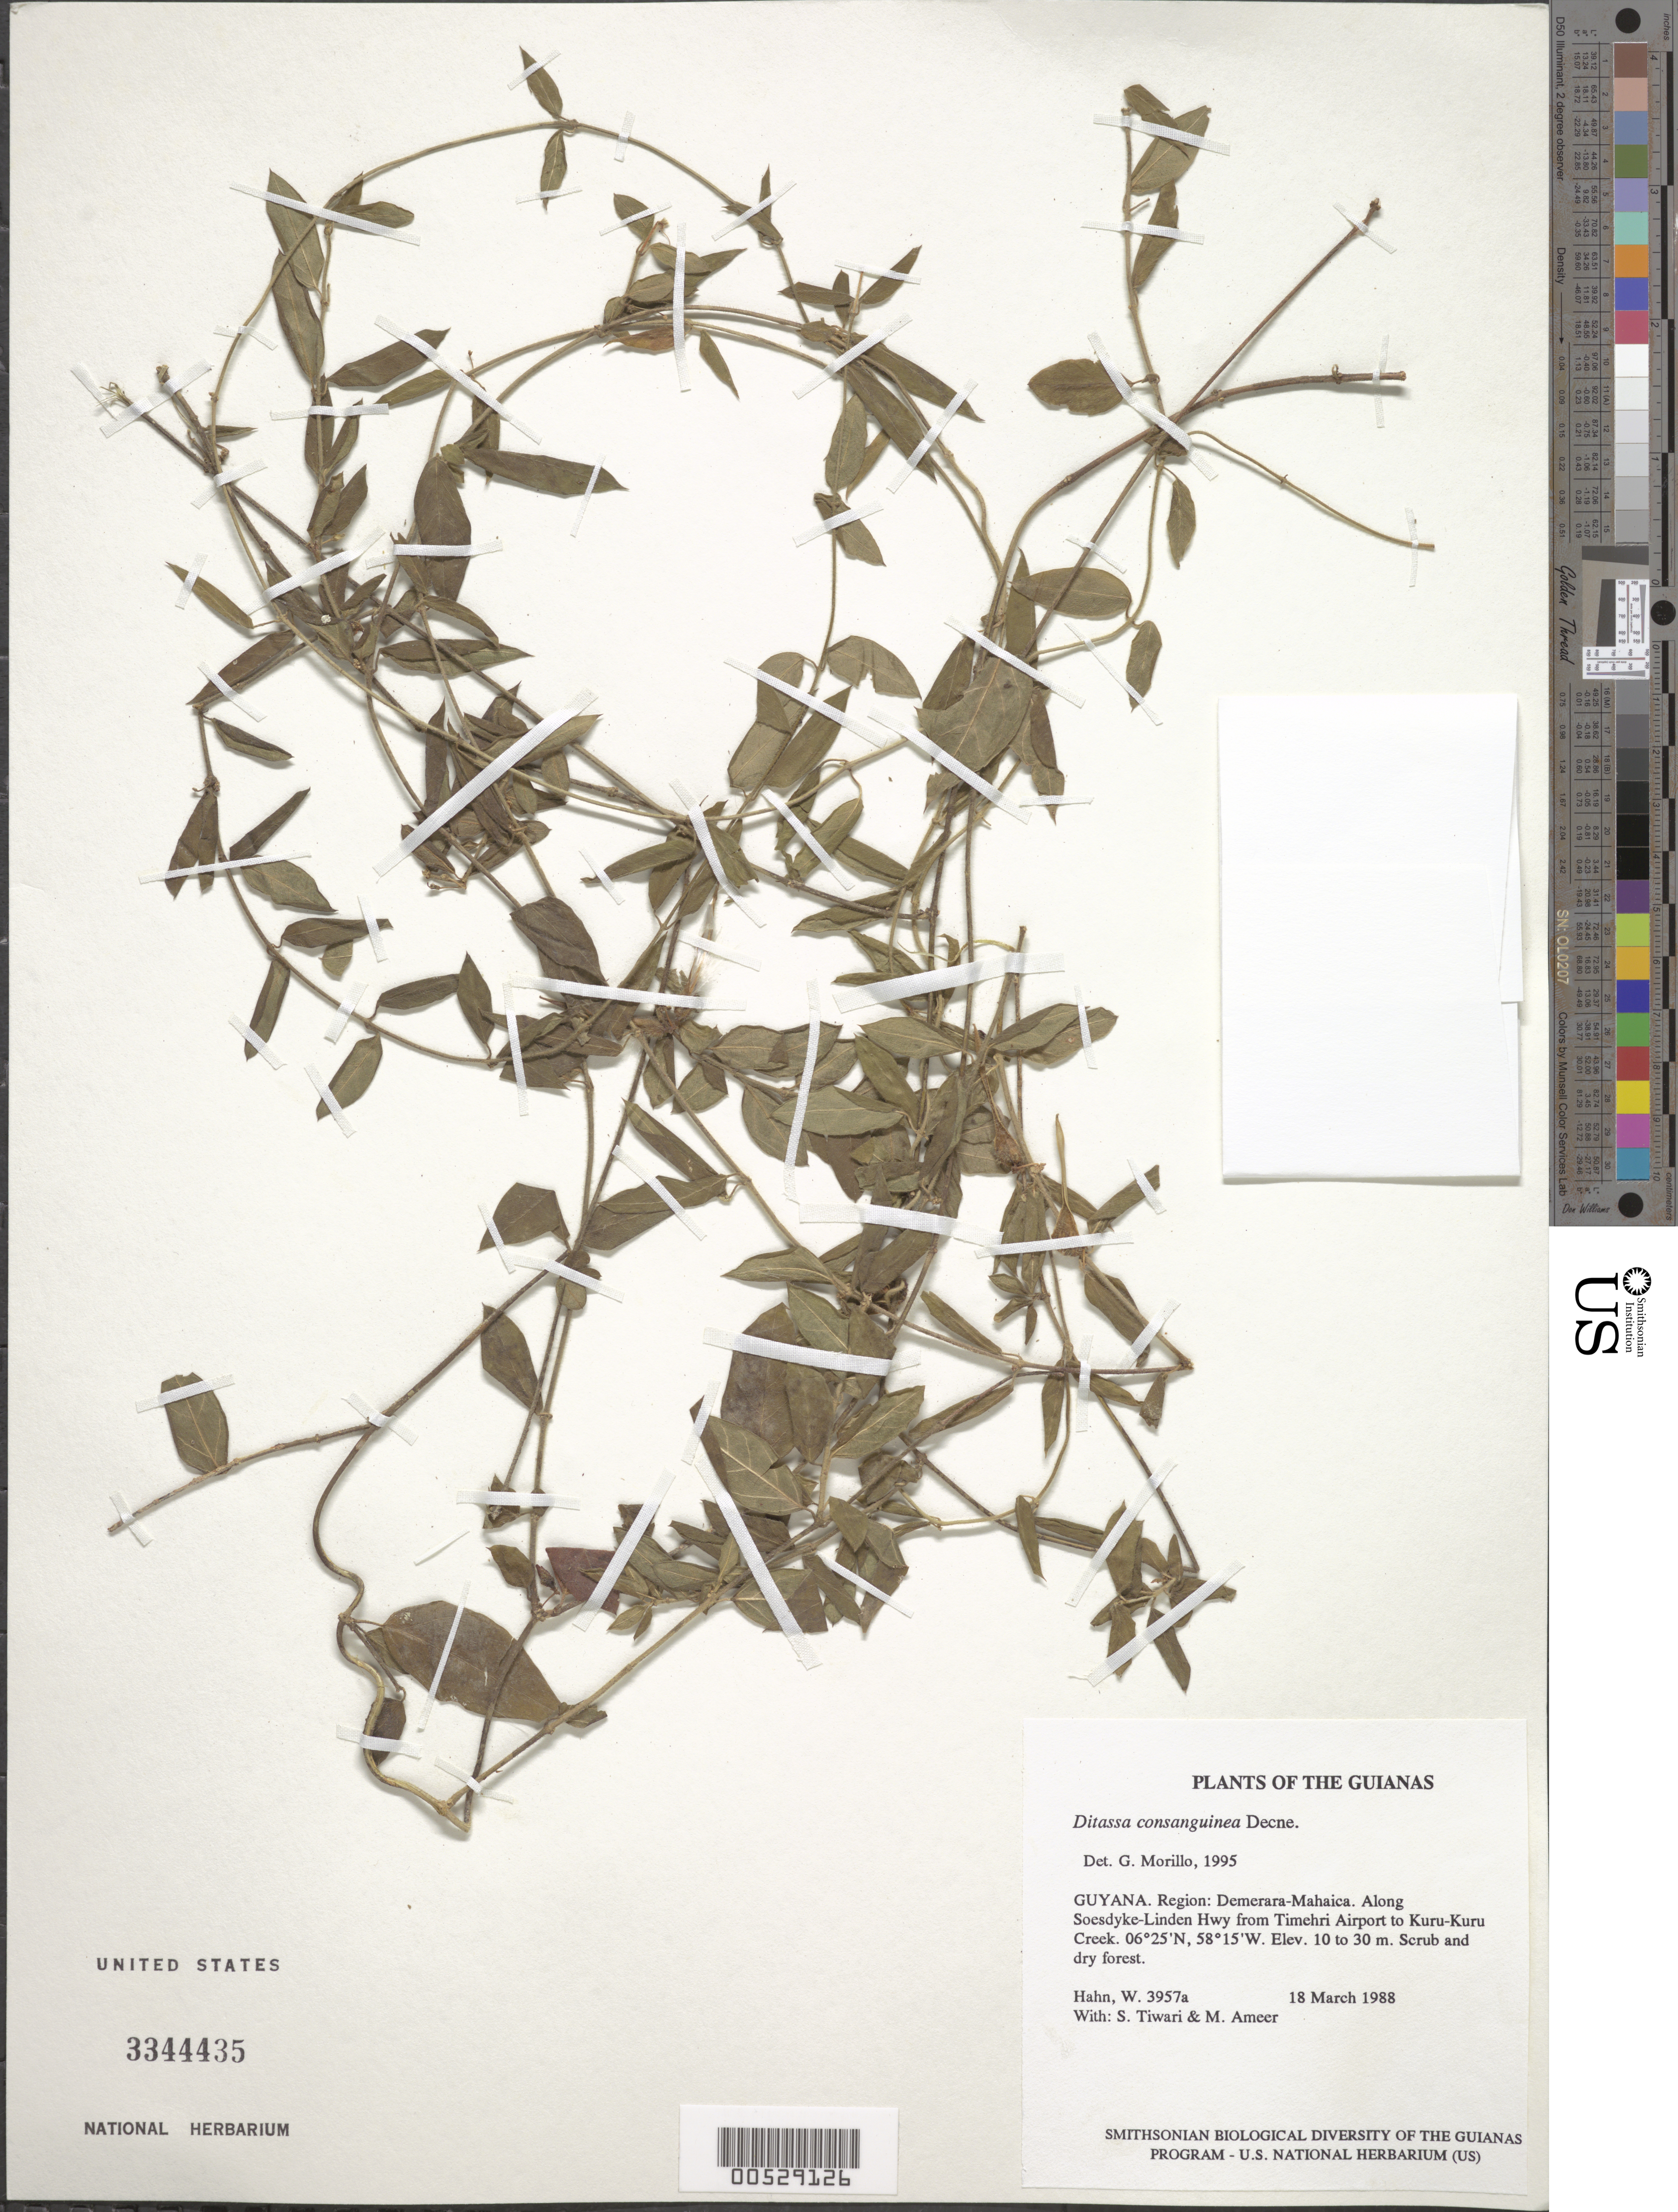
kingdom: Plantae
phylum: Tracheophyta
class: Magnoliopsida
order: Gentianales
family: Apocynaceae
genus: Ditassa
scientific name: Ditassa consanguinea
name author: Decne.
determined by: Morillo, G. N.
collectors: W. Hahn, S. Tiwari & M. Ameer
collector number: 3957 a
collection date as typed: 18 March 1988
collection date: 1988-03-18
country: Guyana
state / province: Demerara-Mahaica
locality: Along Soesdyke-Linden Hwy from Timehri Airport to Kuru-Kuru Creek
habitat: Scrub and dry forest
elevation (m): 10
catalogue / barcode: US 3344435